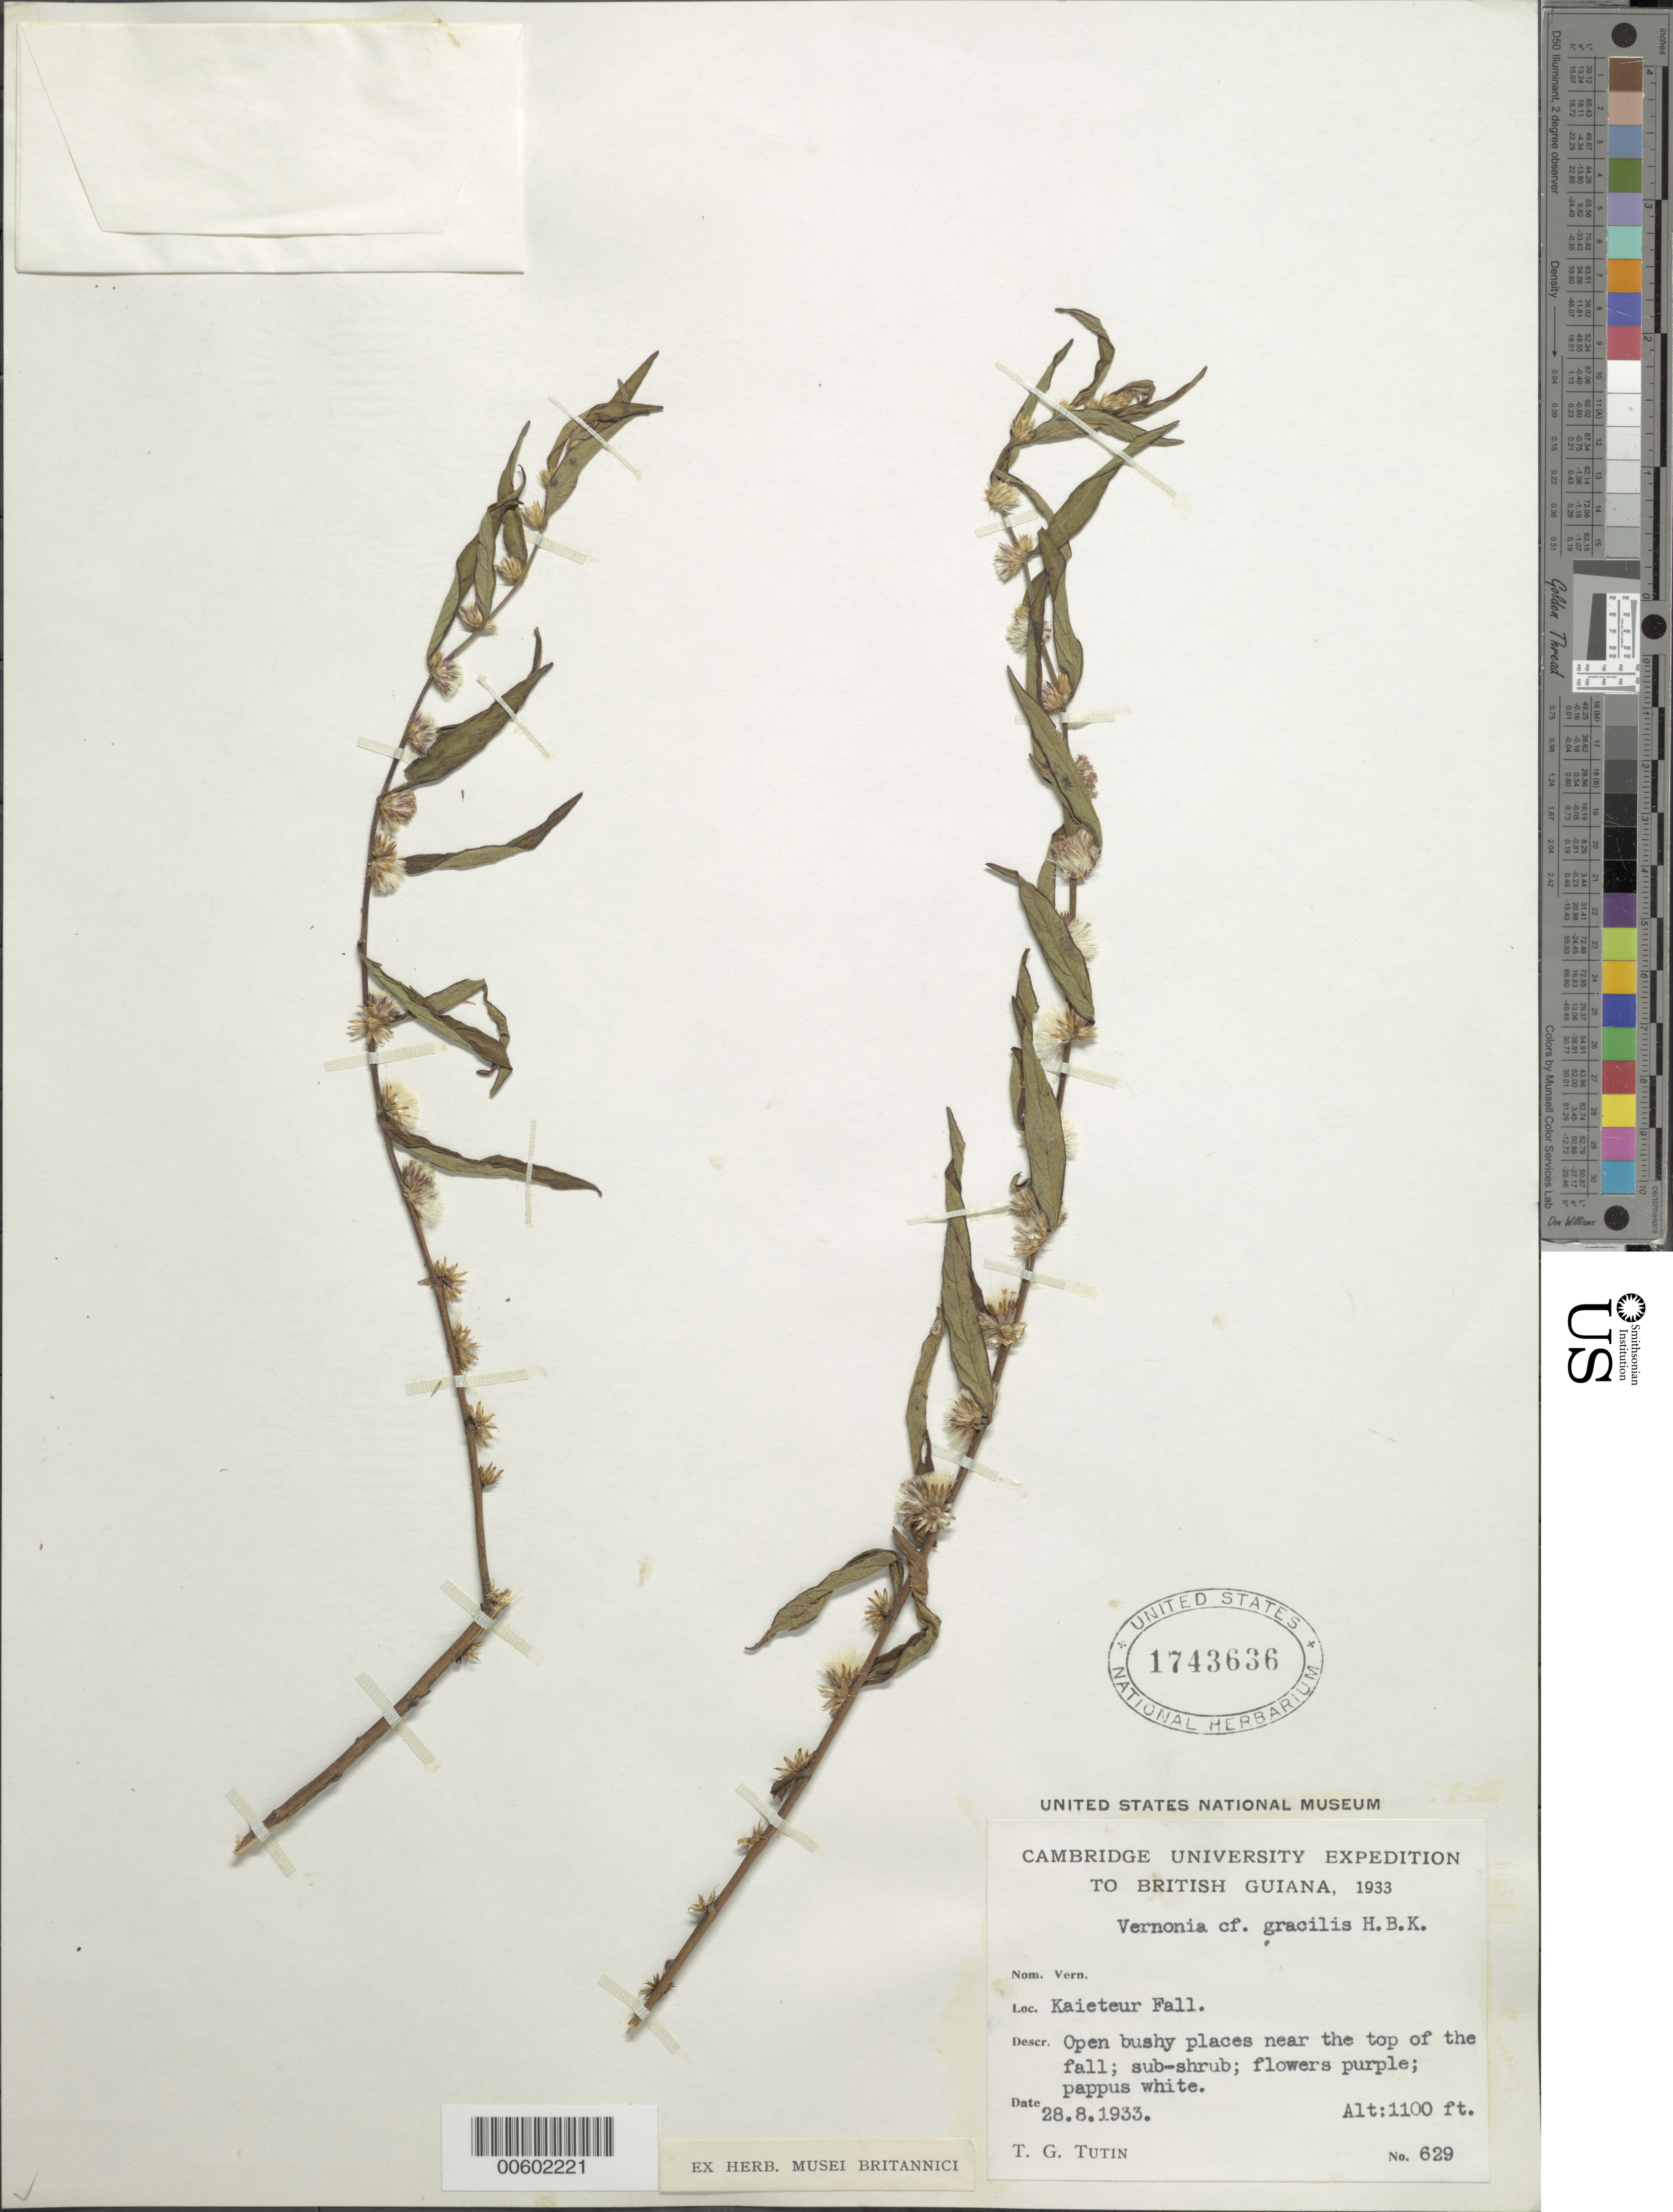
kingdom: Plantae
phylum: Tracheophyta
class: Magnoliopsida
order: Asterales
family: Asteraceae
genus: Lepidaploa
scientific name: Lepidaploa gracilis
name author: (Kunth) H. Rob.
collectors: T. G. Tutin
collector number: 629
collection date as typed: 28-Aug-33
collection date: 1933-08-28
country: Guyana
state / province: Potaro-Siparuni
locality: Kaieteur Falls, Potaro R.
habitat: Open bushy places near top of falls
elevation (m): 330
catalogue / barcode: US 1743636